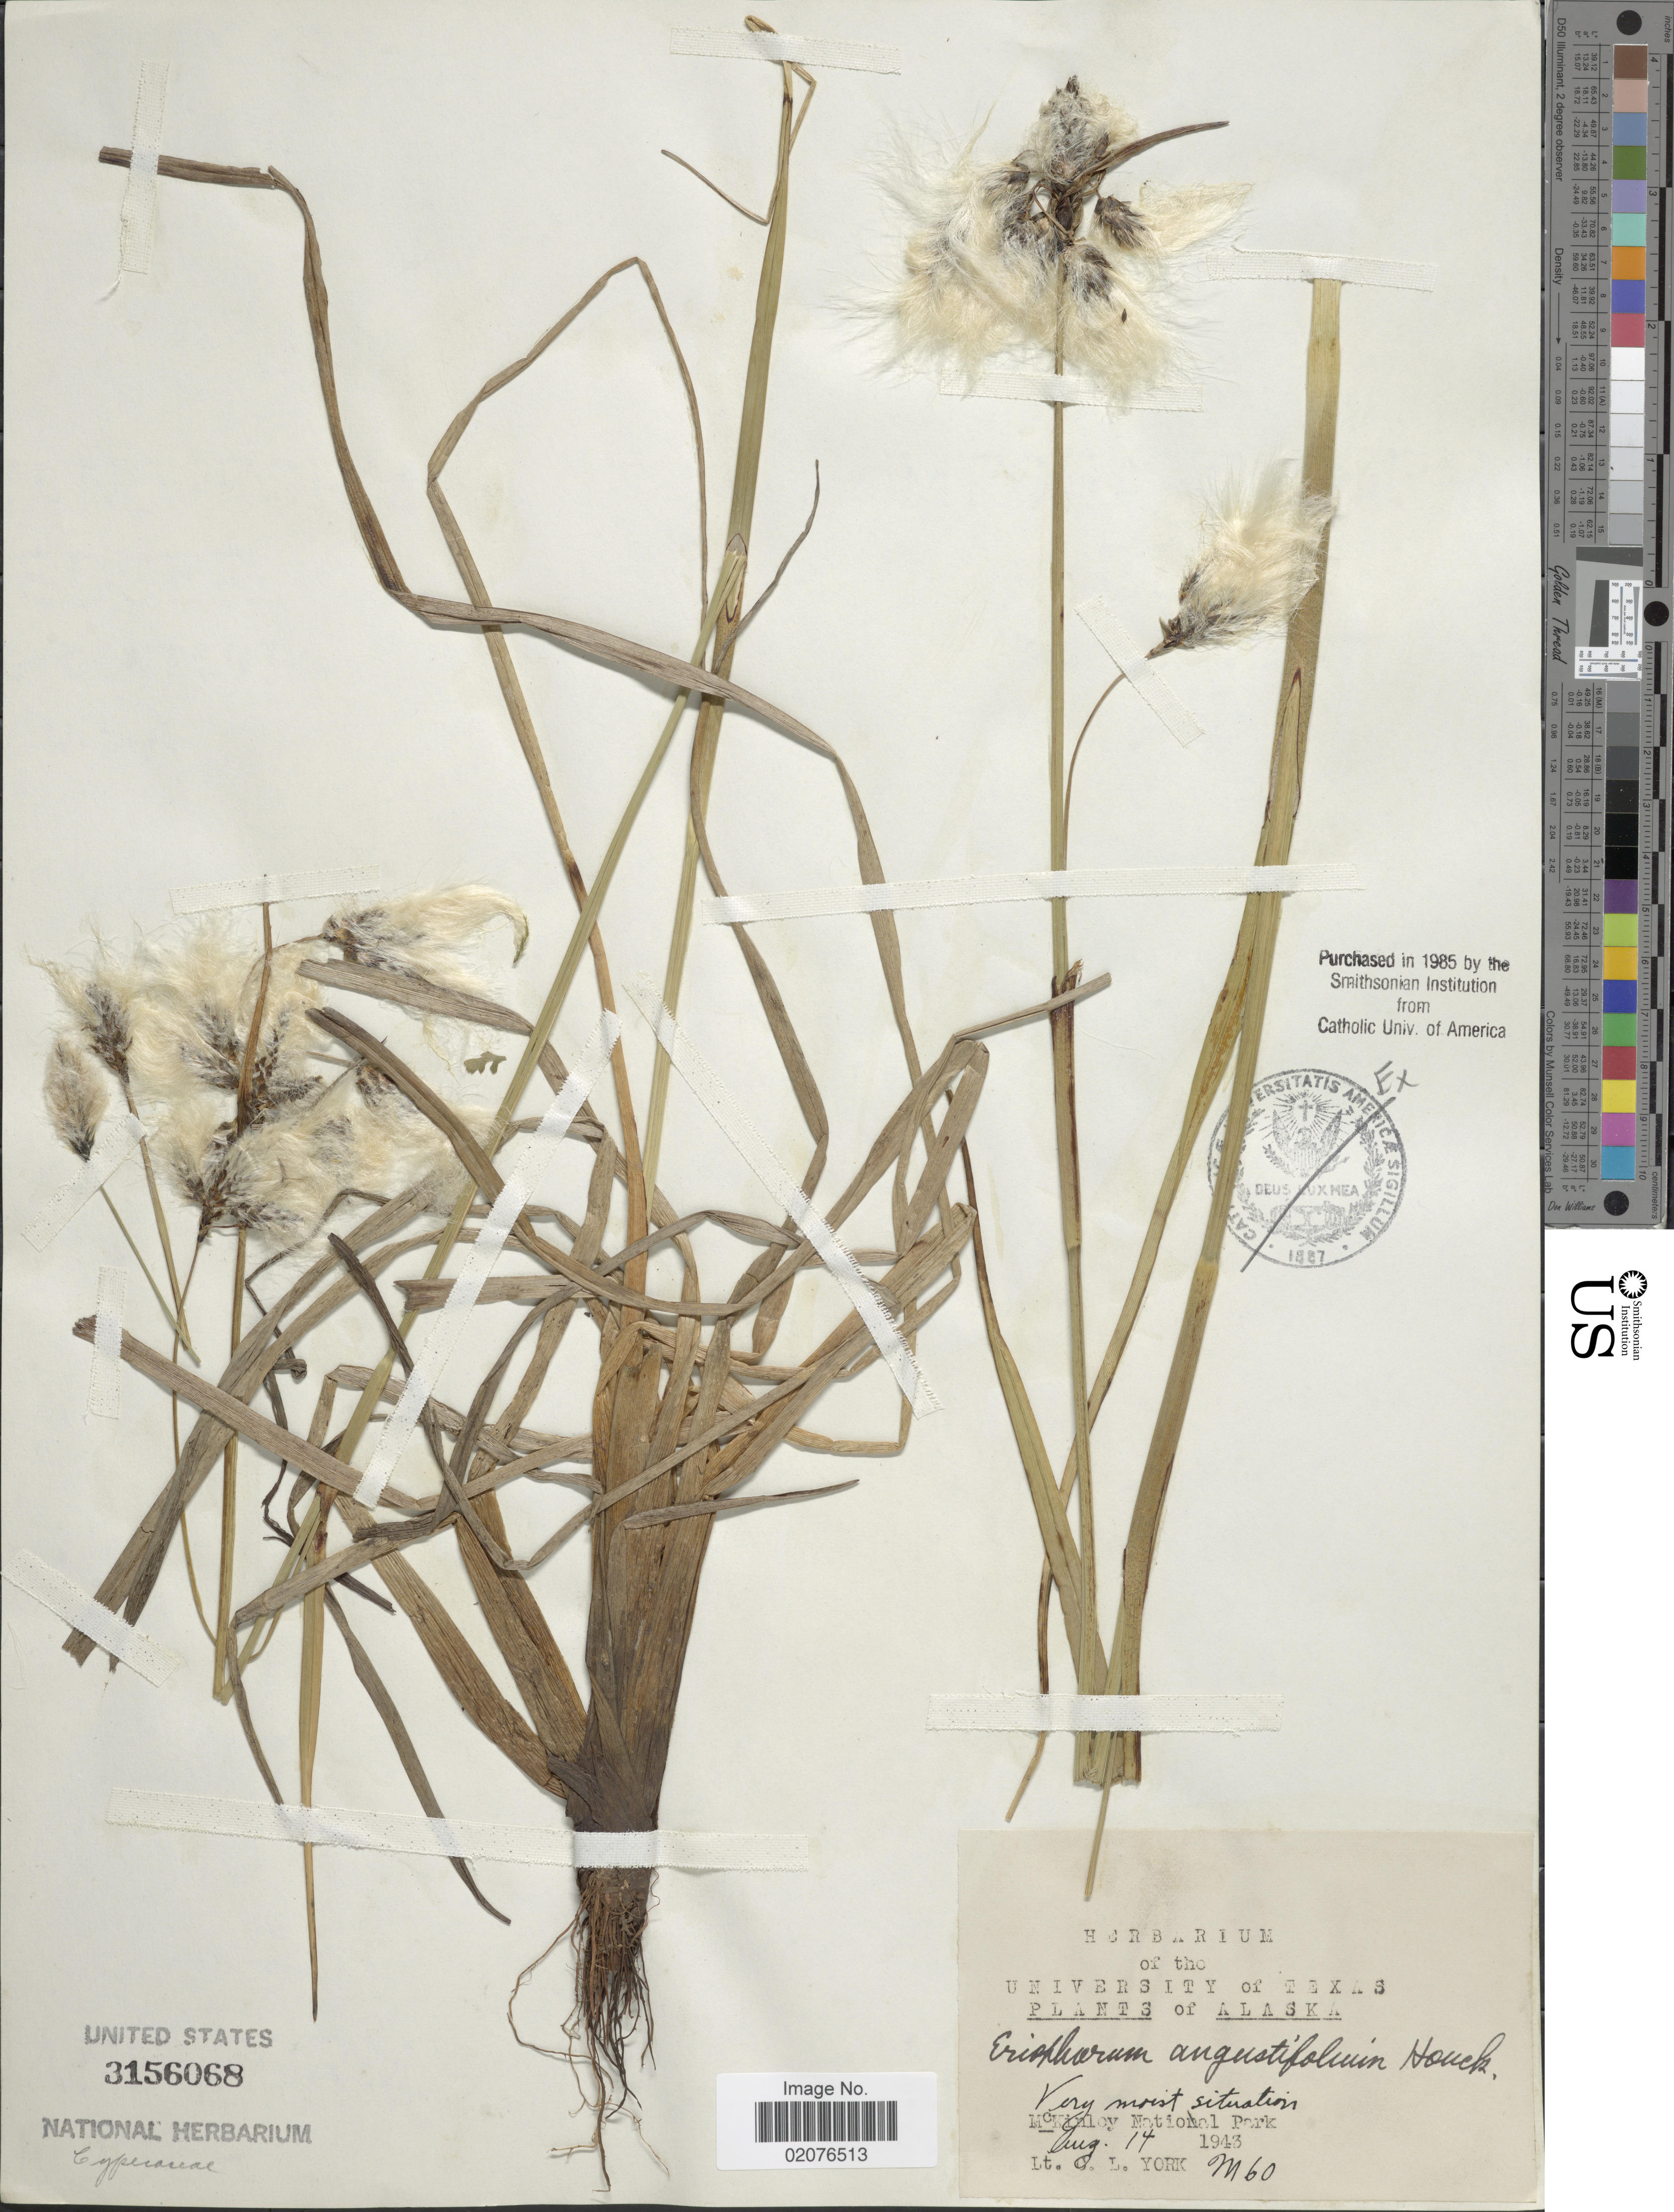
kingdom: Plantae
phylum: Tracheophyta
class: Liliopsida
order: Poales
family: Cyperaceae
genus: Eriophorum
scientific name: Eriophorum angustifolium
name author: Honck.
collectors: C. L. York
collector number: M60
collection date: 1943-08-14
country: United States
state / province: Alaska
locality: McKinley National Park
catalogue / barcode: US 3156068